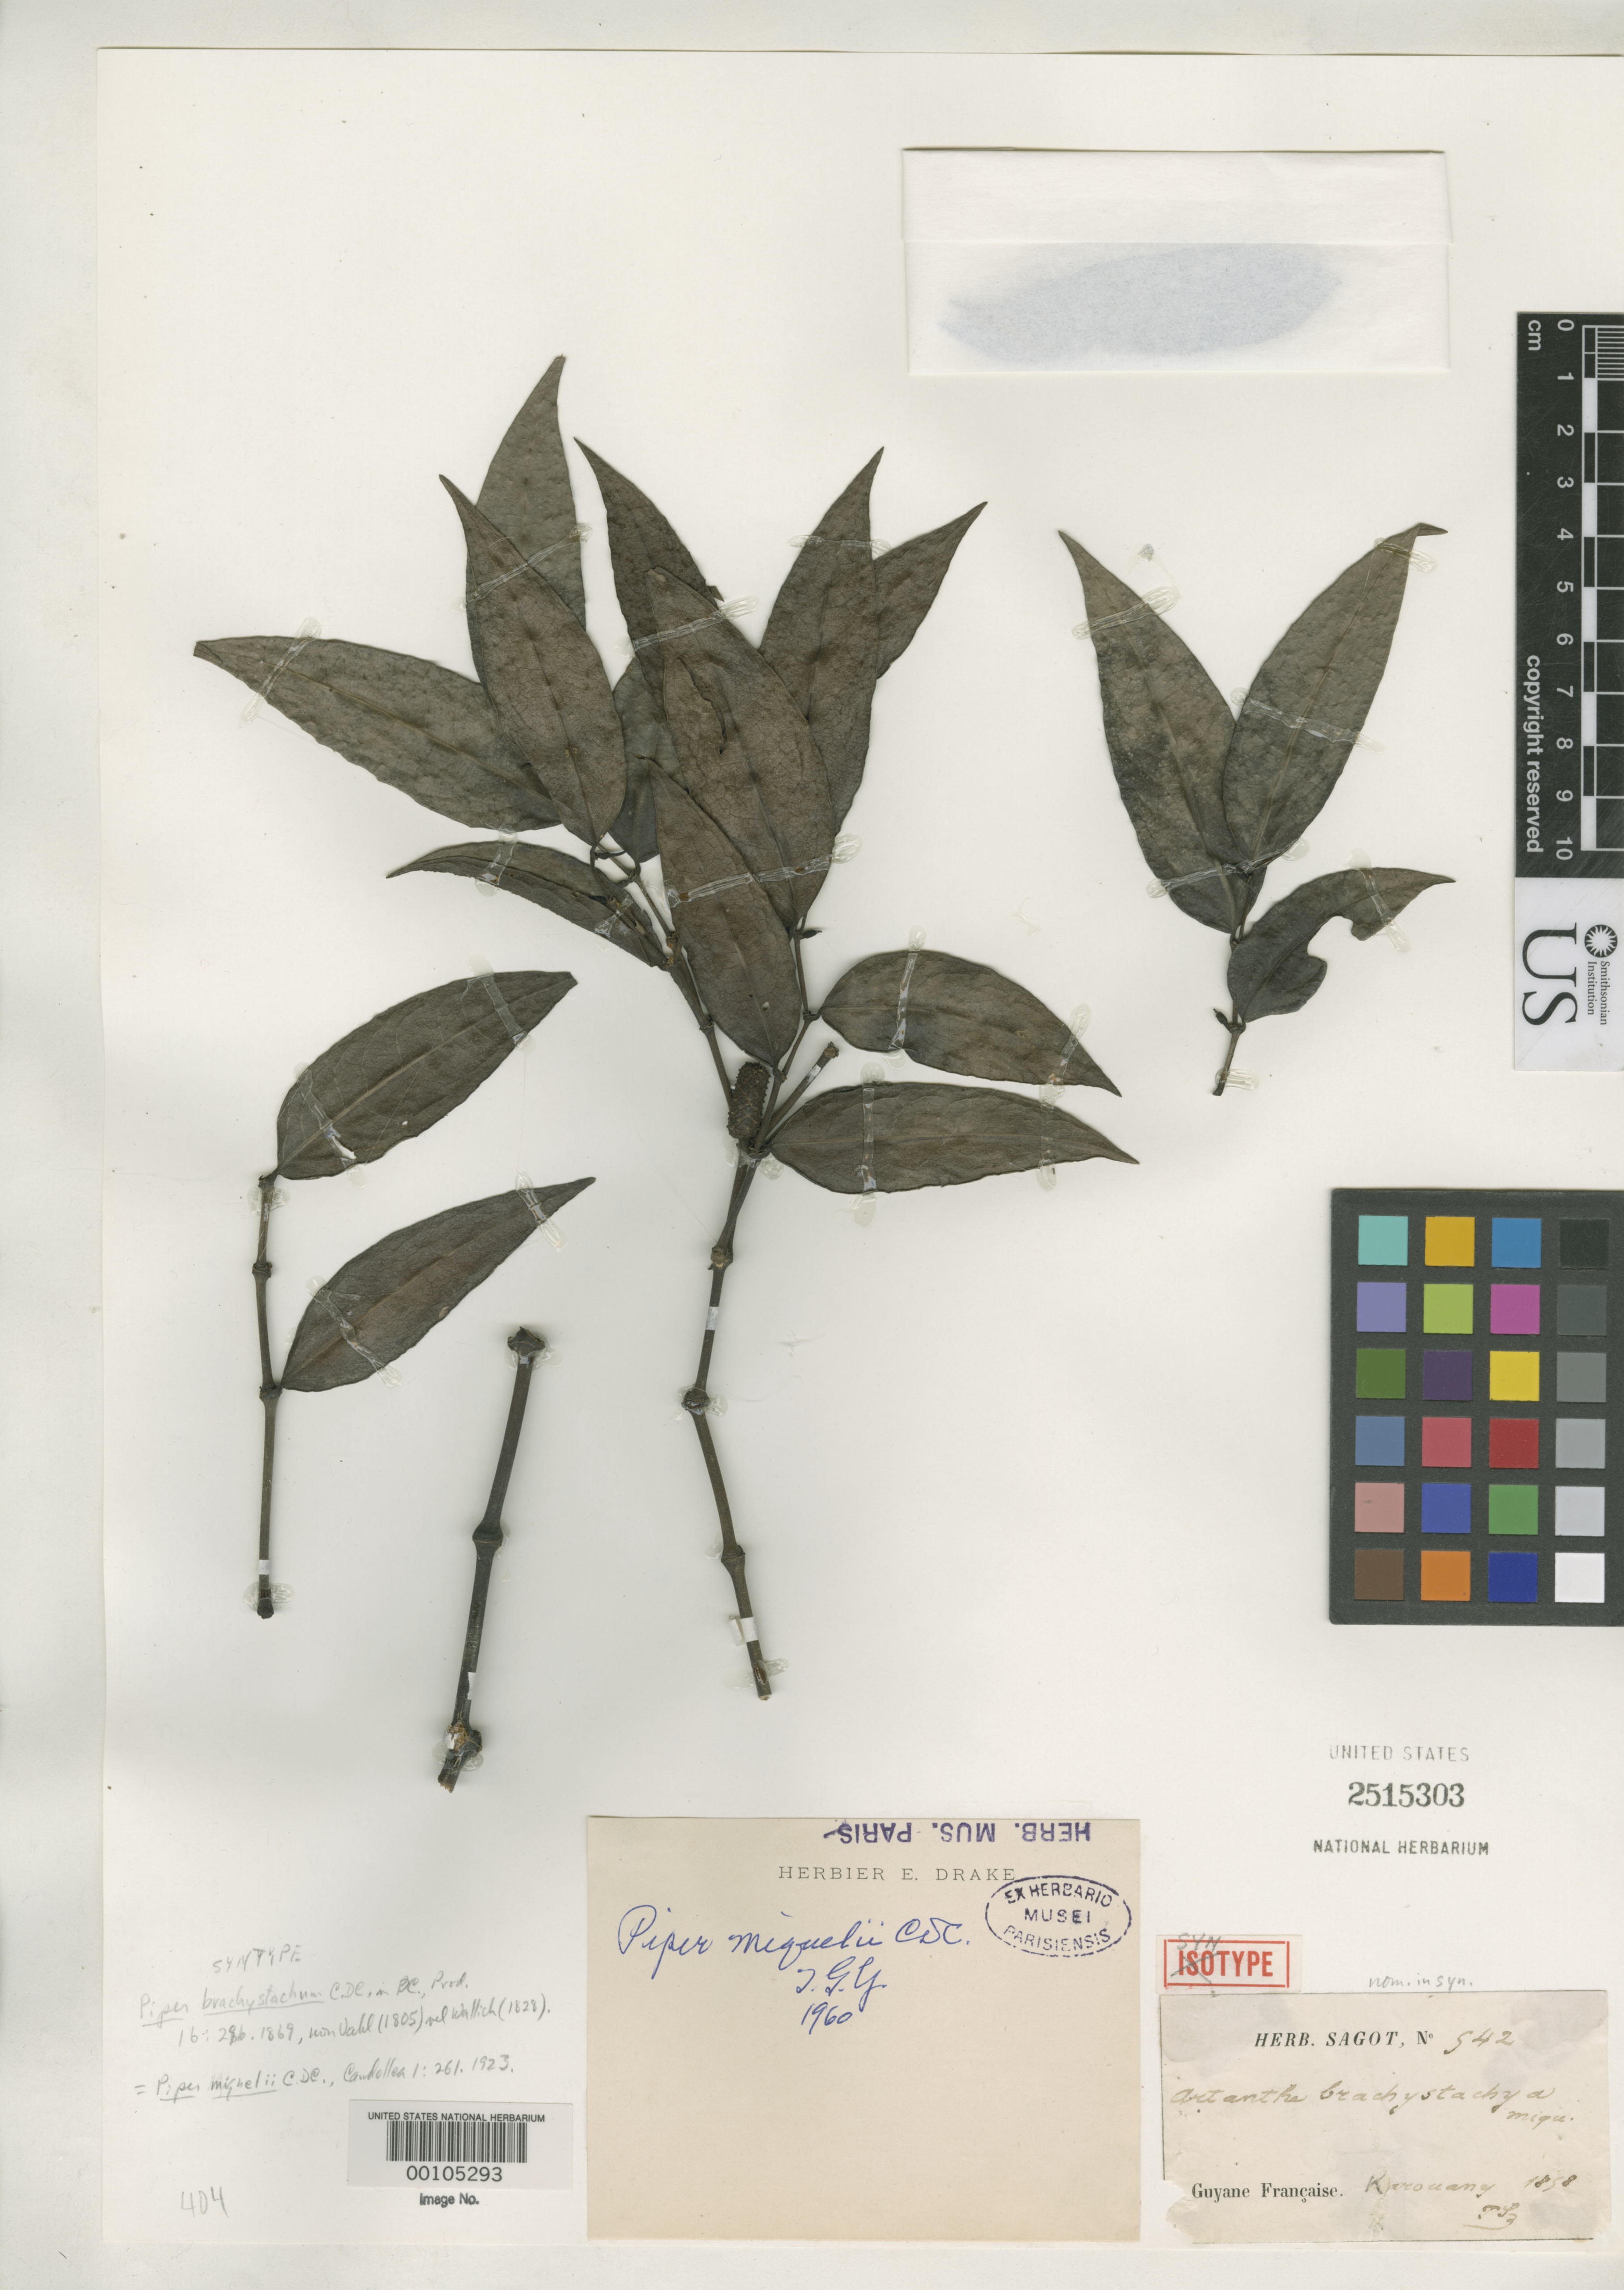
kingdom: Plantae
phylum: Tracheophyta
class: Magnoliopsida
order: Piperales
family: Piperaceae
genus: Piper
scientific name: Piper brachystachyum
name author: C. DC. in DC.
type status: Syntype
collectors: P. A. Sagot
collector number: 542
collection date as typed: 1858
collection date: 1858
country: French Guiana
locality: Karouany.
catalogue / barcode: US 2515303